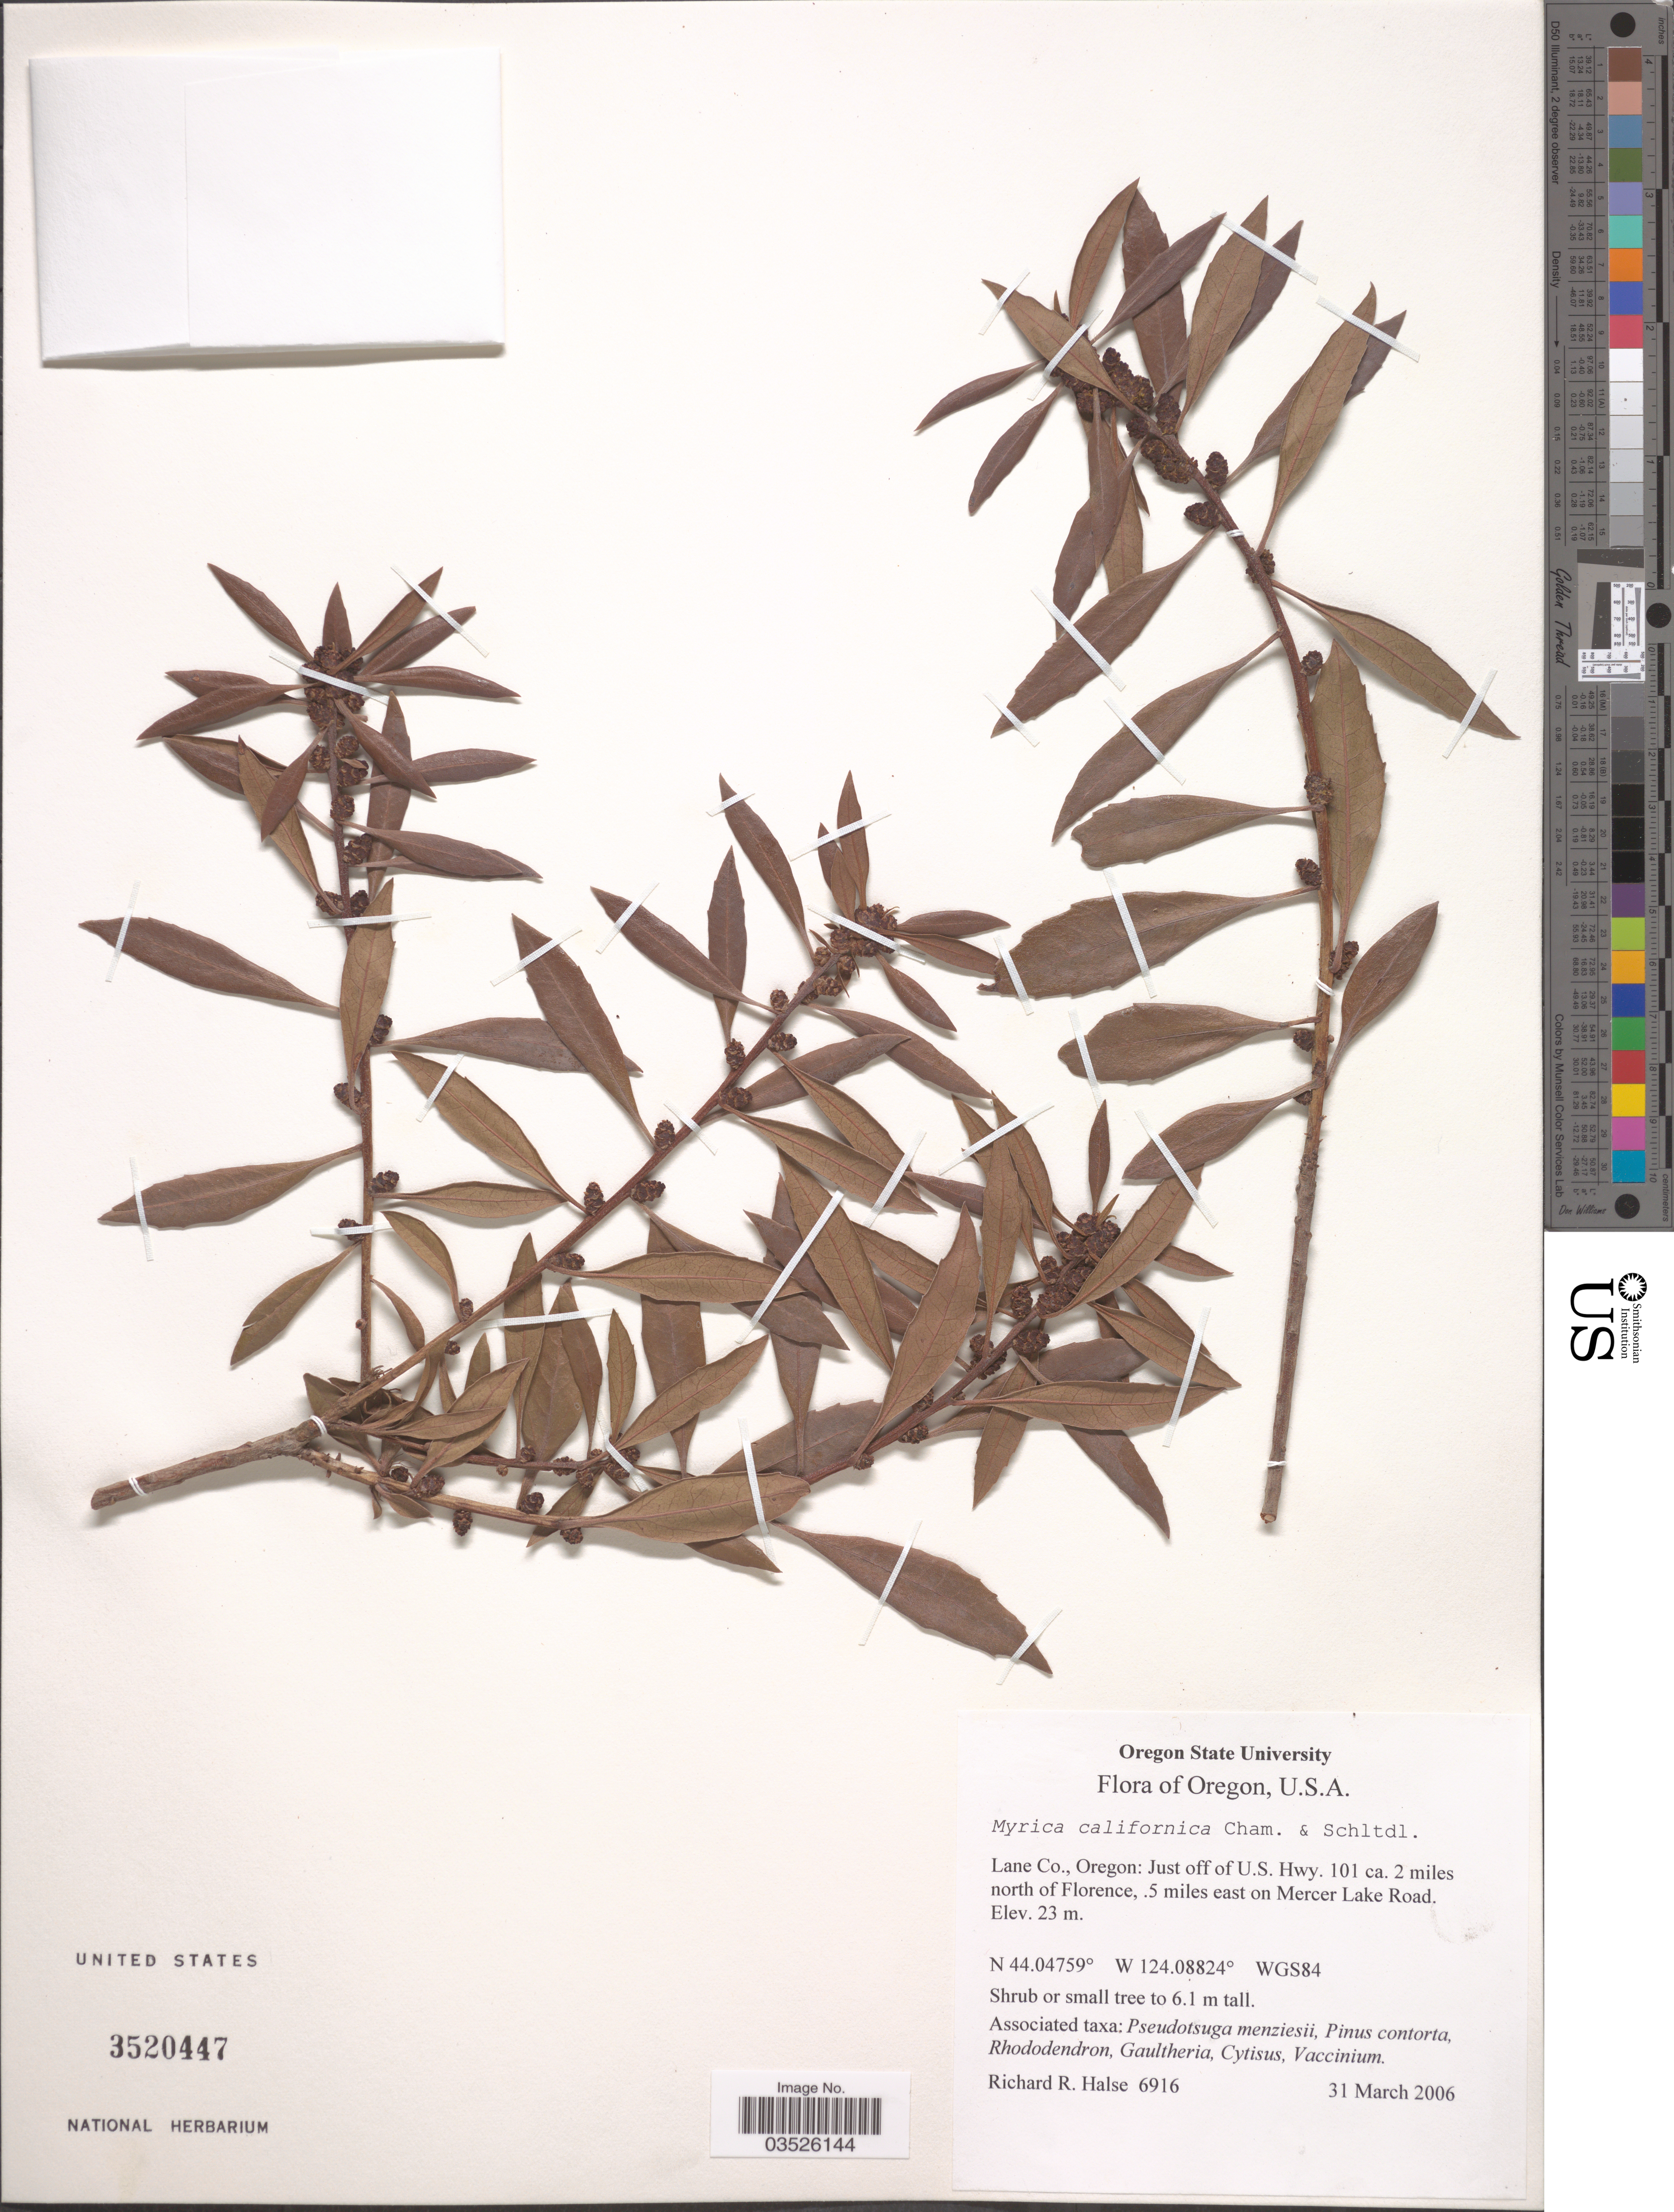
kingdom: Plantae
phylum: Tracheophyta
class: Magnoliopsida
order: Fagales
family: Myricaceae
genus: Morella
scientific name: Morella californica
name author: (Cham.) Wilbur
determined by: Strong, Mark T., (BOT), Smithsonian Institution - National Museum of Natural History (UNITED STATES)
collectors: R. Halse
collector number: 6916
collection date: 2006-03-31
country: United States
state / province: Oregon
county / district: Lane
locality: Lane Co.: Just off of U.S. Hwy. 101 ca. 2 miles north of Florence, 5 miles east on Mercer Lake Road.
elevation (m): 23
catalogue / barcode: US 3520447